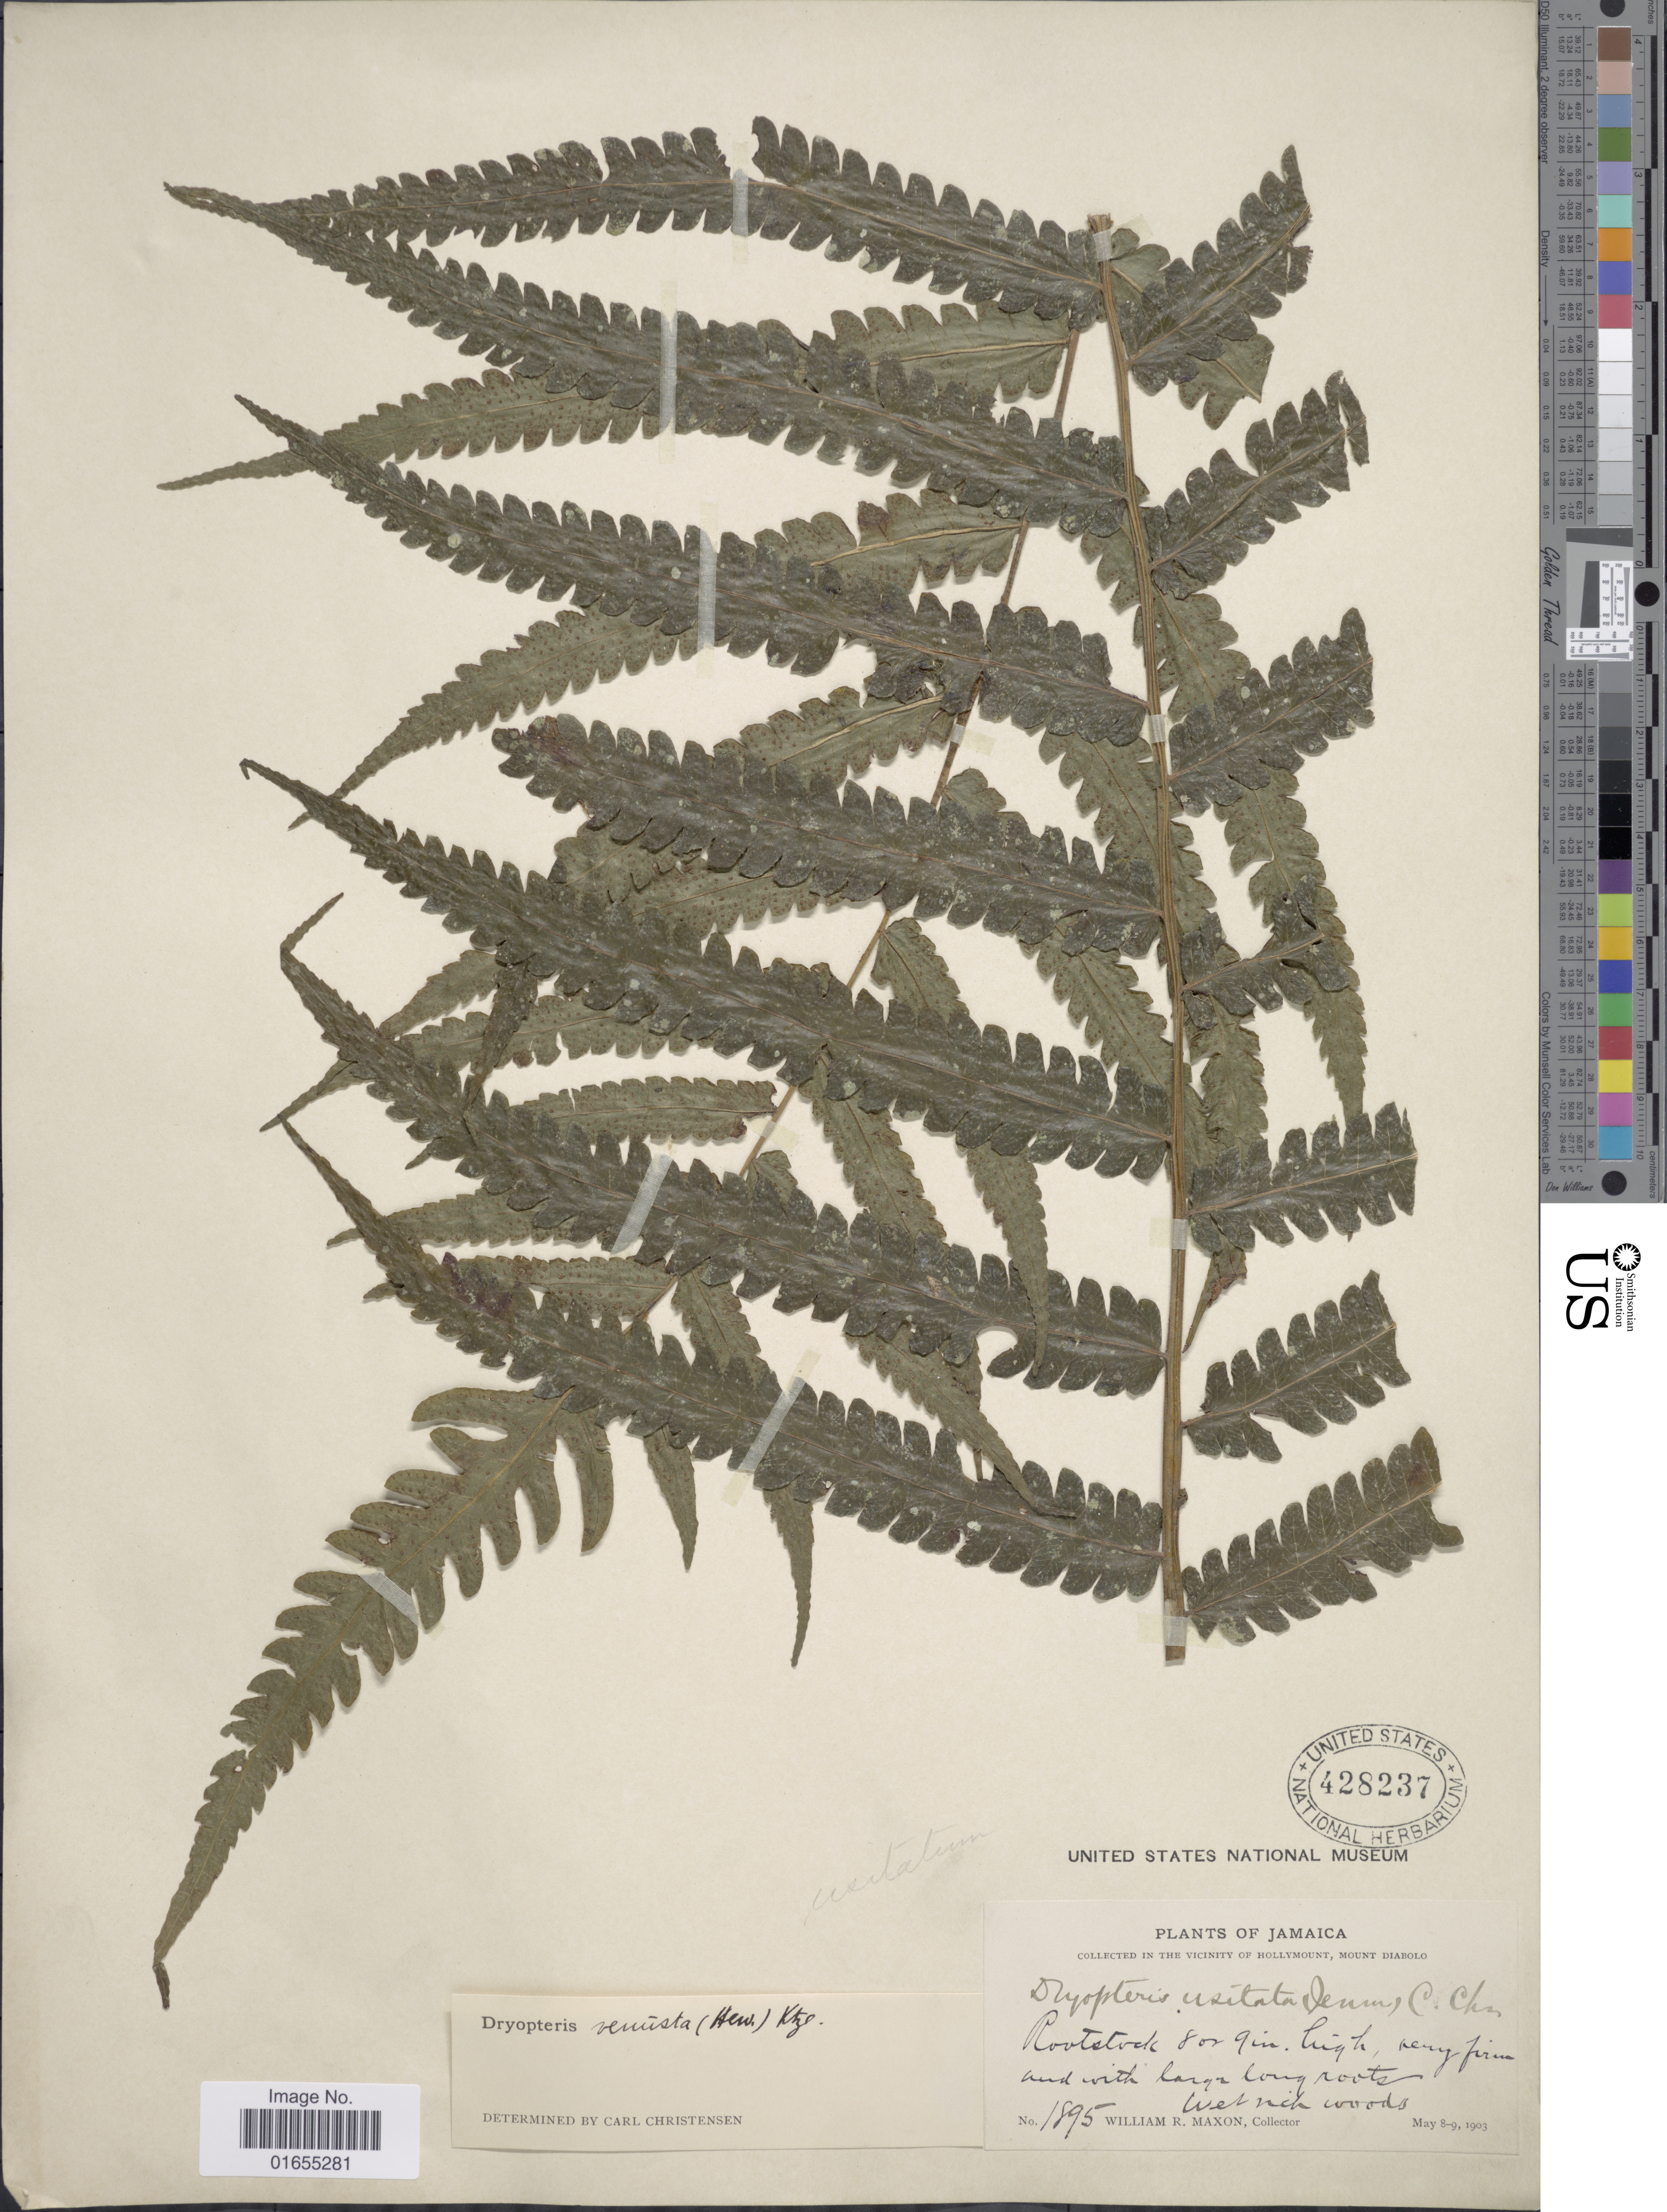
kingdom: Plantae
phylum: Tracheophyta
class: Polypodiopsida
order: Polypodiales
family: Thelypteridaceae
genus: Goniopteris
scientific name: Goniopteris venusta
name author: (Heward) Pic. Serm.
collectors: W. R. Maxon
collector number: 1895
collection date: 1903-05-08/1903-05-09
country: Jamaica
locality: Vicinity of Hollymount, Mount Diabolo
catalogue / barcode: US 428237